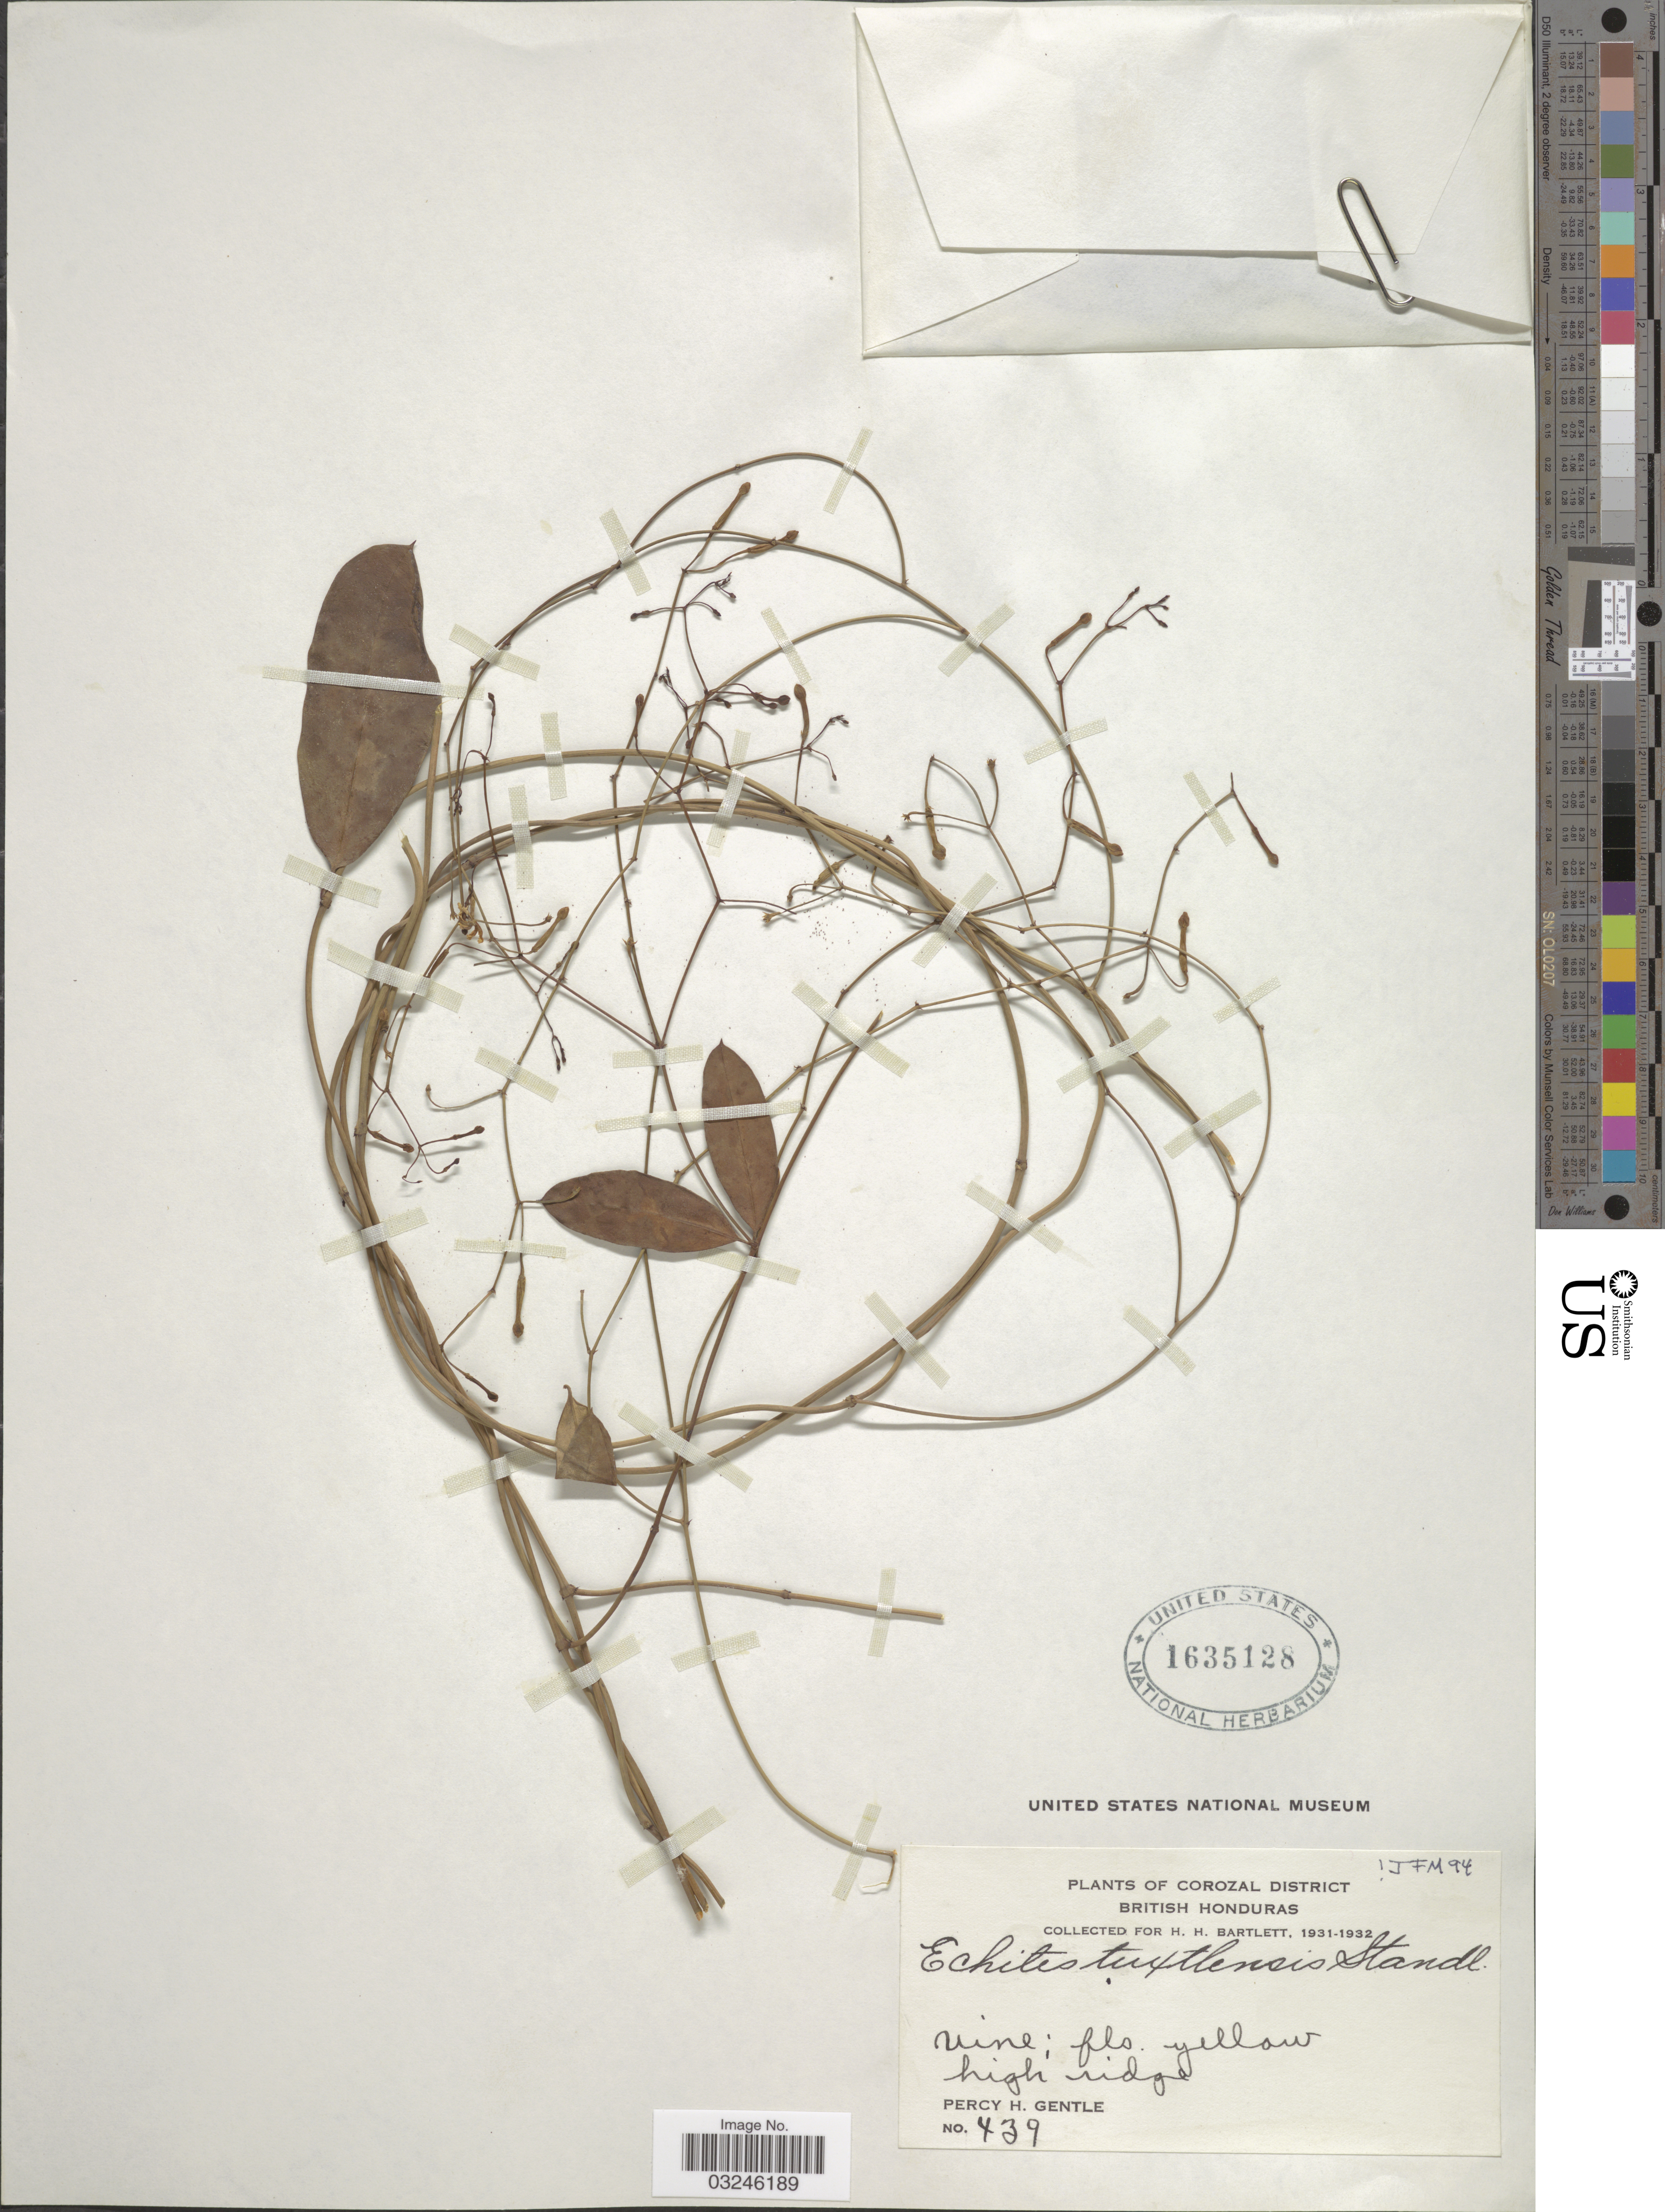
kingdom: Plantae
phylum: Tracheophyta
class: Magnoliopsida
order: Gentianales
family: Apocynaceae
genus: Echites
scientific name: Echites tuxtlensis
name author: Standl.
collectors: P. H. Gentle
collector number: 439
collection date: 1931/1932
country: Belize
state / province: Corozal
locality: Corozal District. British Honduras.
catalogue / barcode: US 1635128